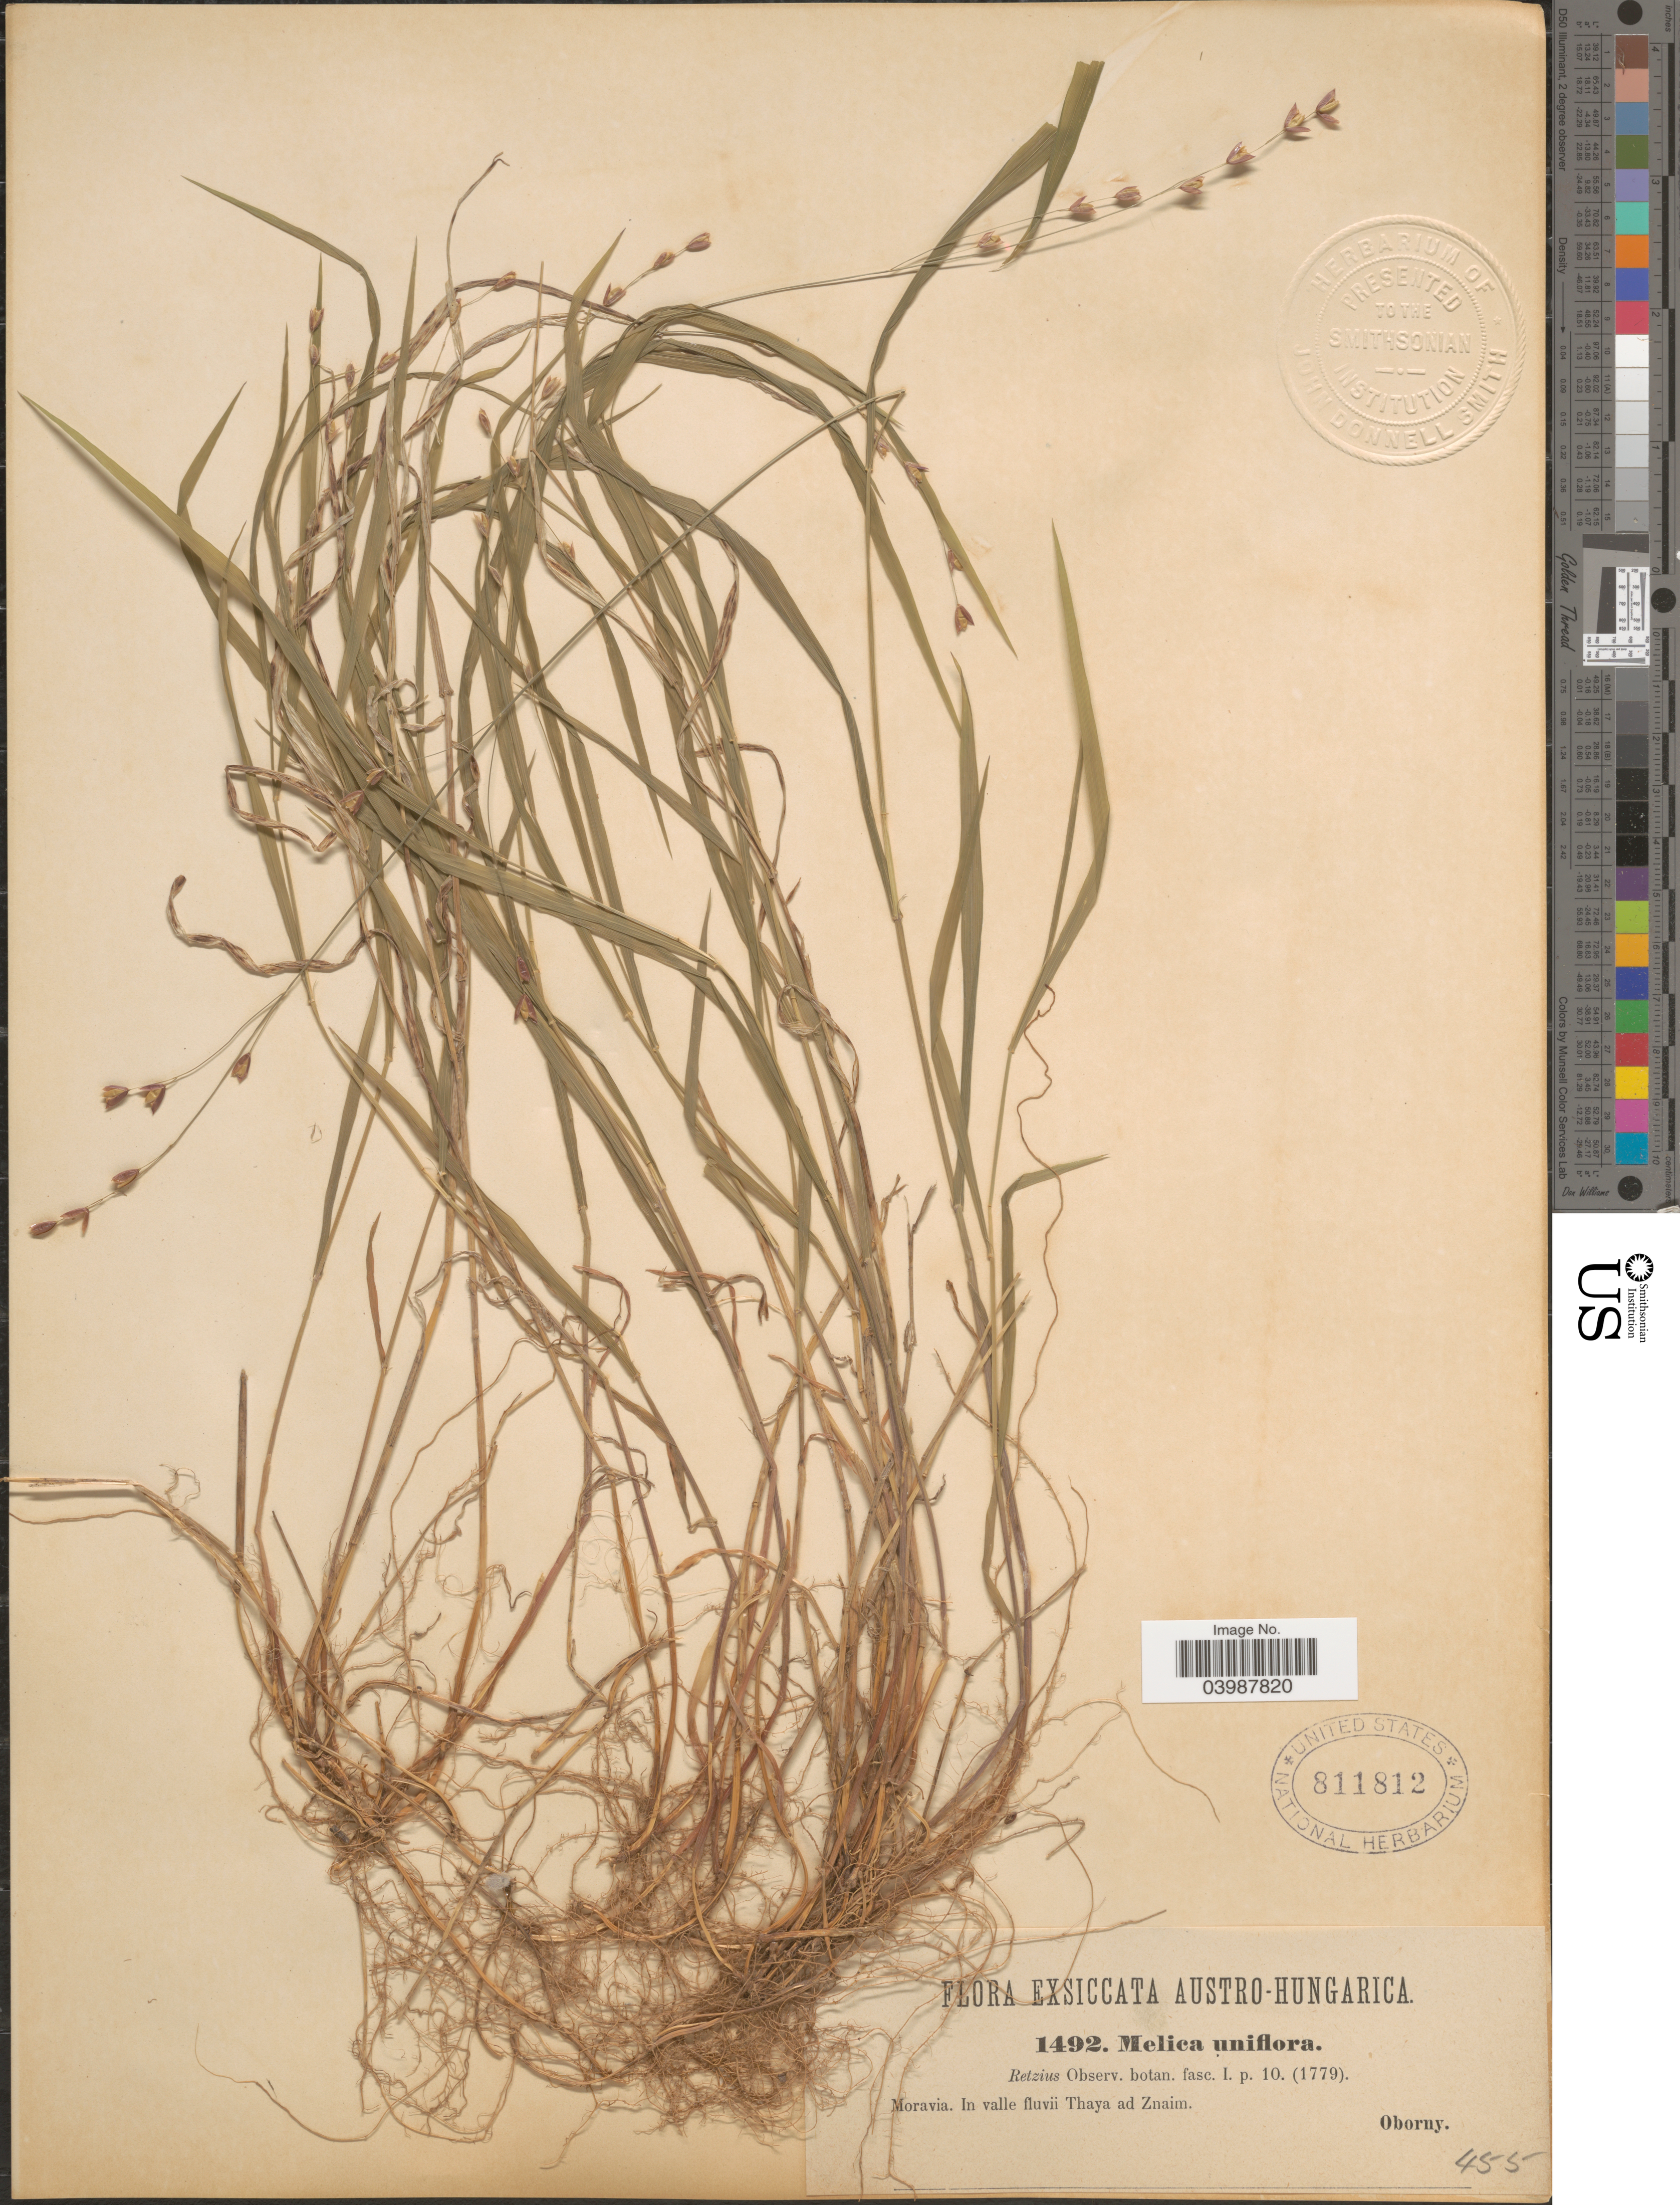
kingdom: Plantae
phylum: Tracheophyta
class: Liliopsida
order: Poales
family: Poaceae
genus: Melica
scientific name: Melica uniflora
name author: Retz.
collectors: Oborny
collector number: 1492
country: Czechia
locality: Austro-Hungarica. Moravia. In valle fluvii Thaya ad Znaim.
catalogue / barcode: US 811812